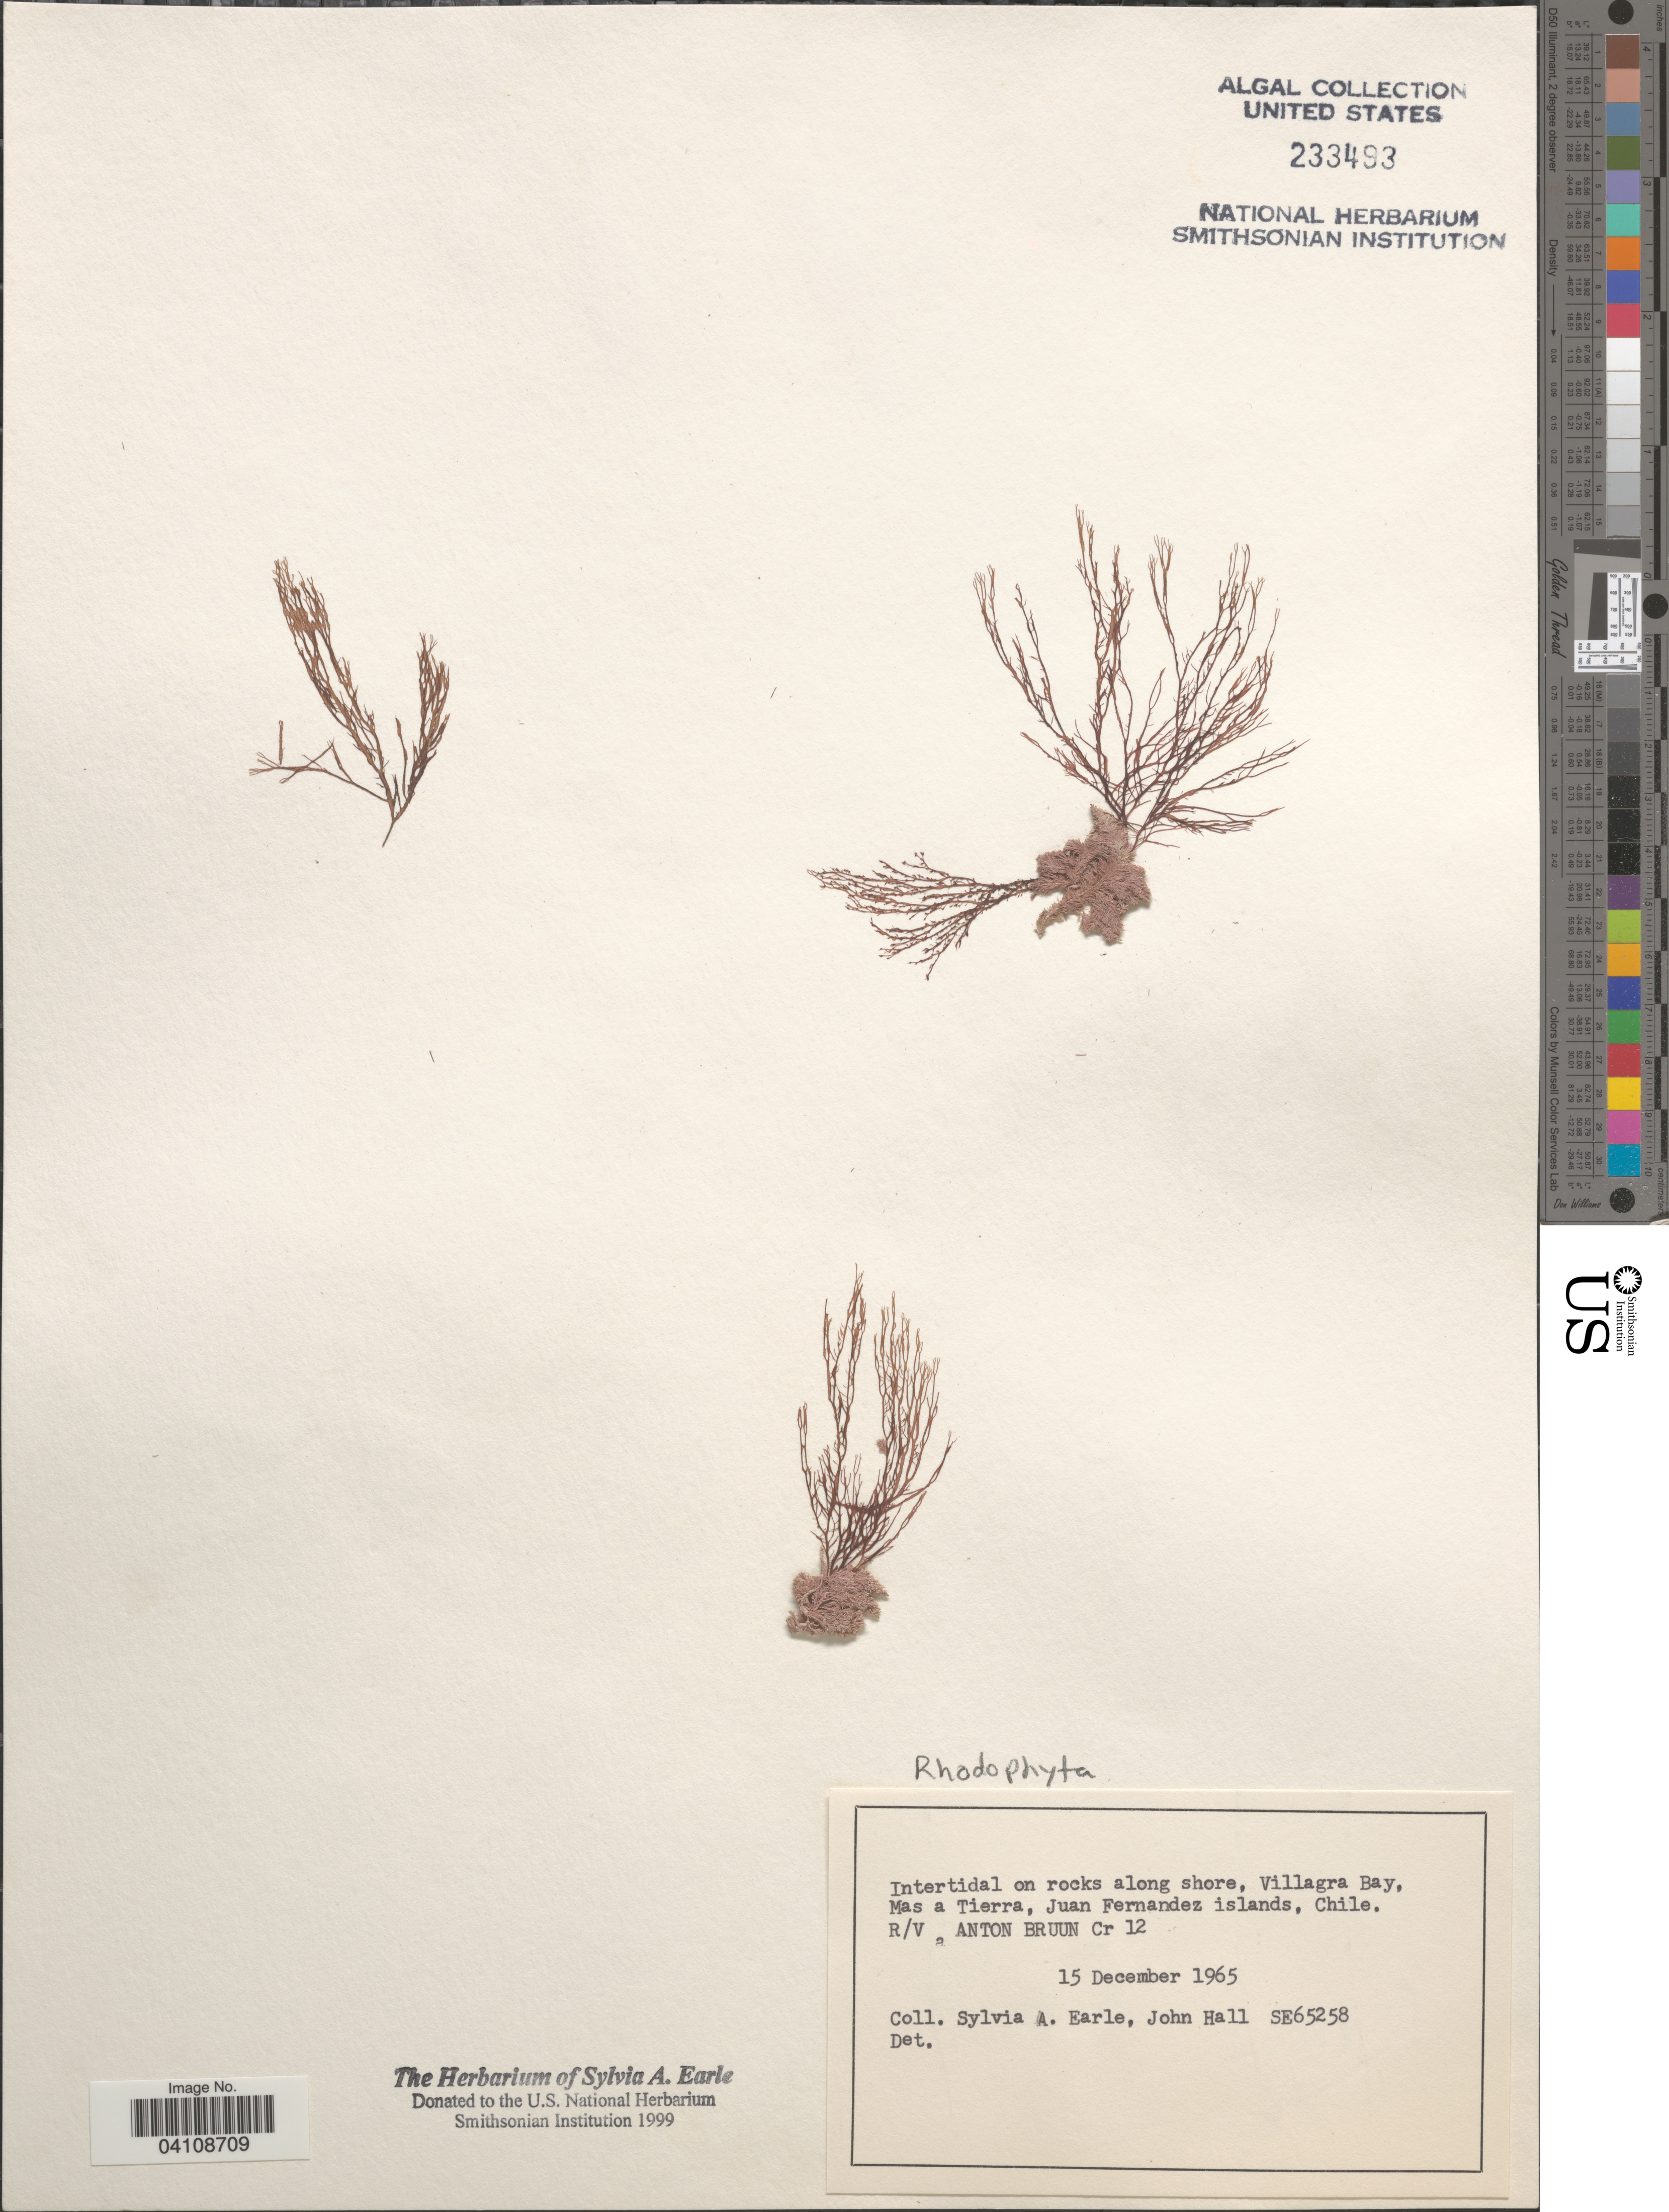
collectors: S. A. Earle & J. Hall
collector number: SE65258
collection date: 1965-12-15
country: Chile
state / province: Valparaíso (V)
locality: Intertidal on rocks along shore, Villagra Bay, Mas a Tierra, Juan Fernandez Islands. R/V Anton Bruun Cr 12.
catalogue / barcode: US 233493